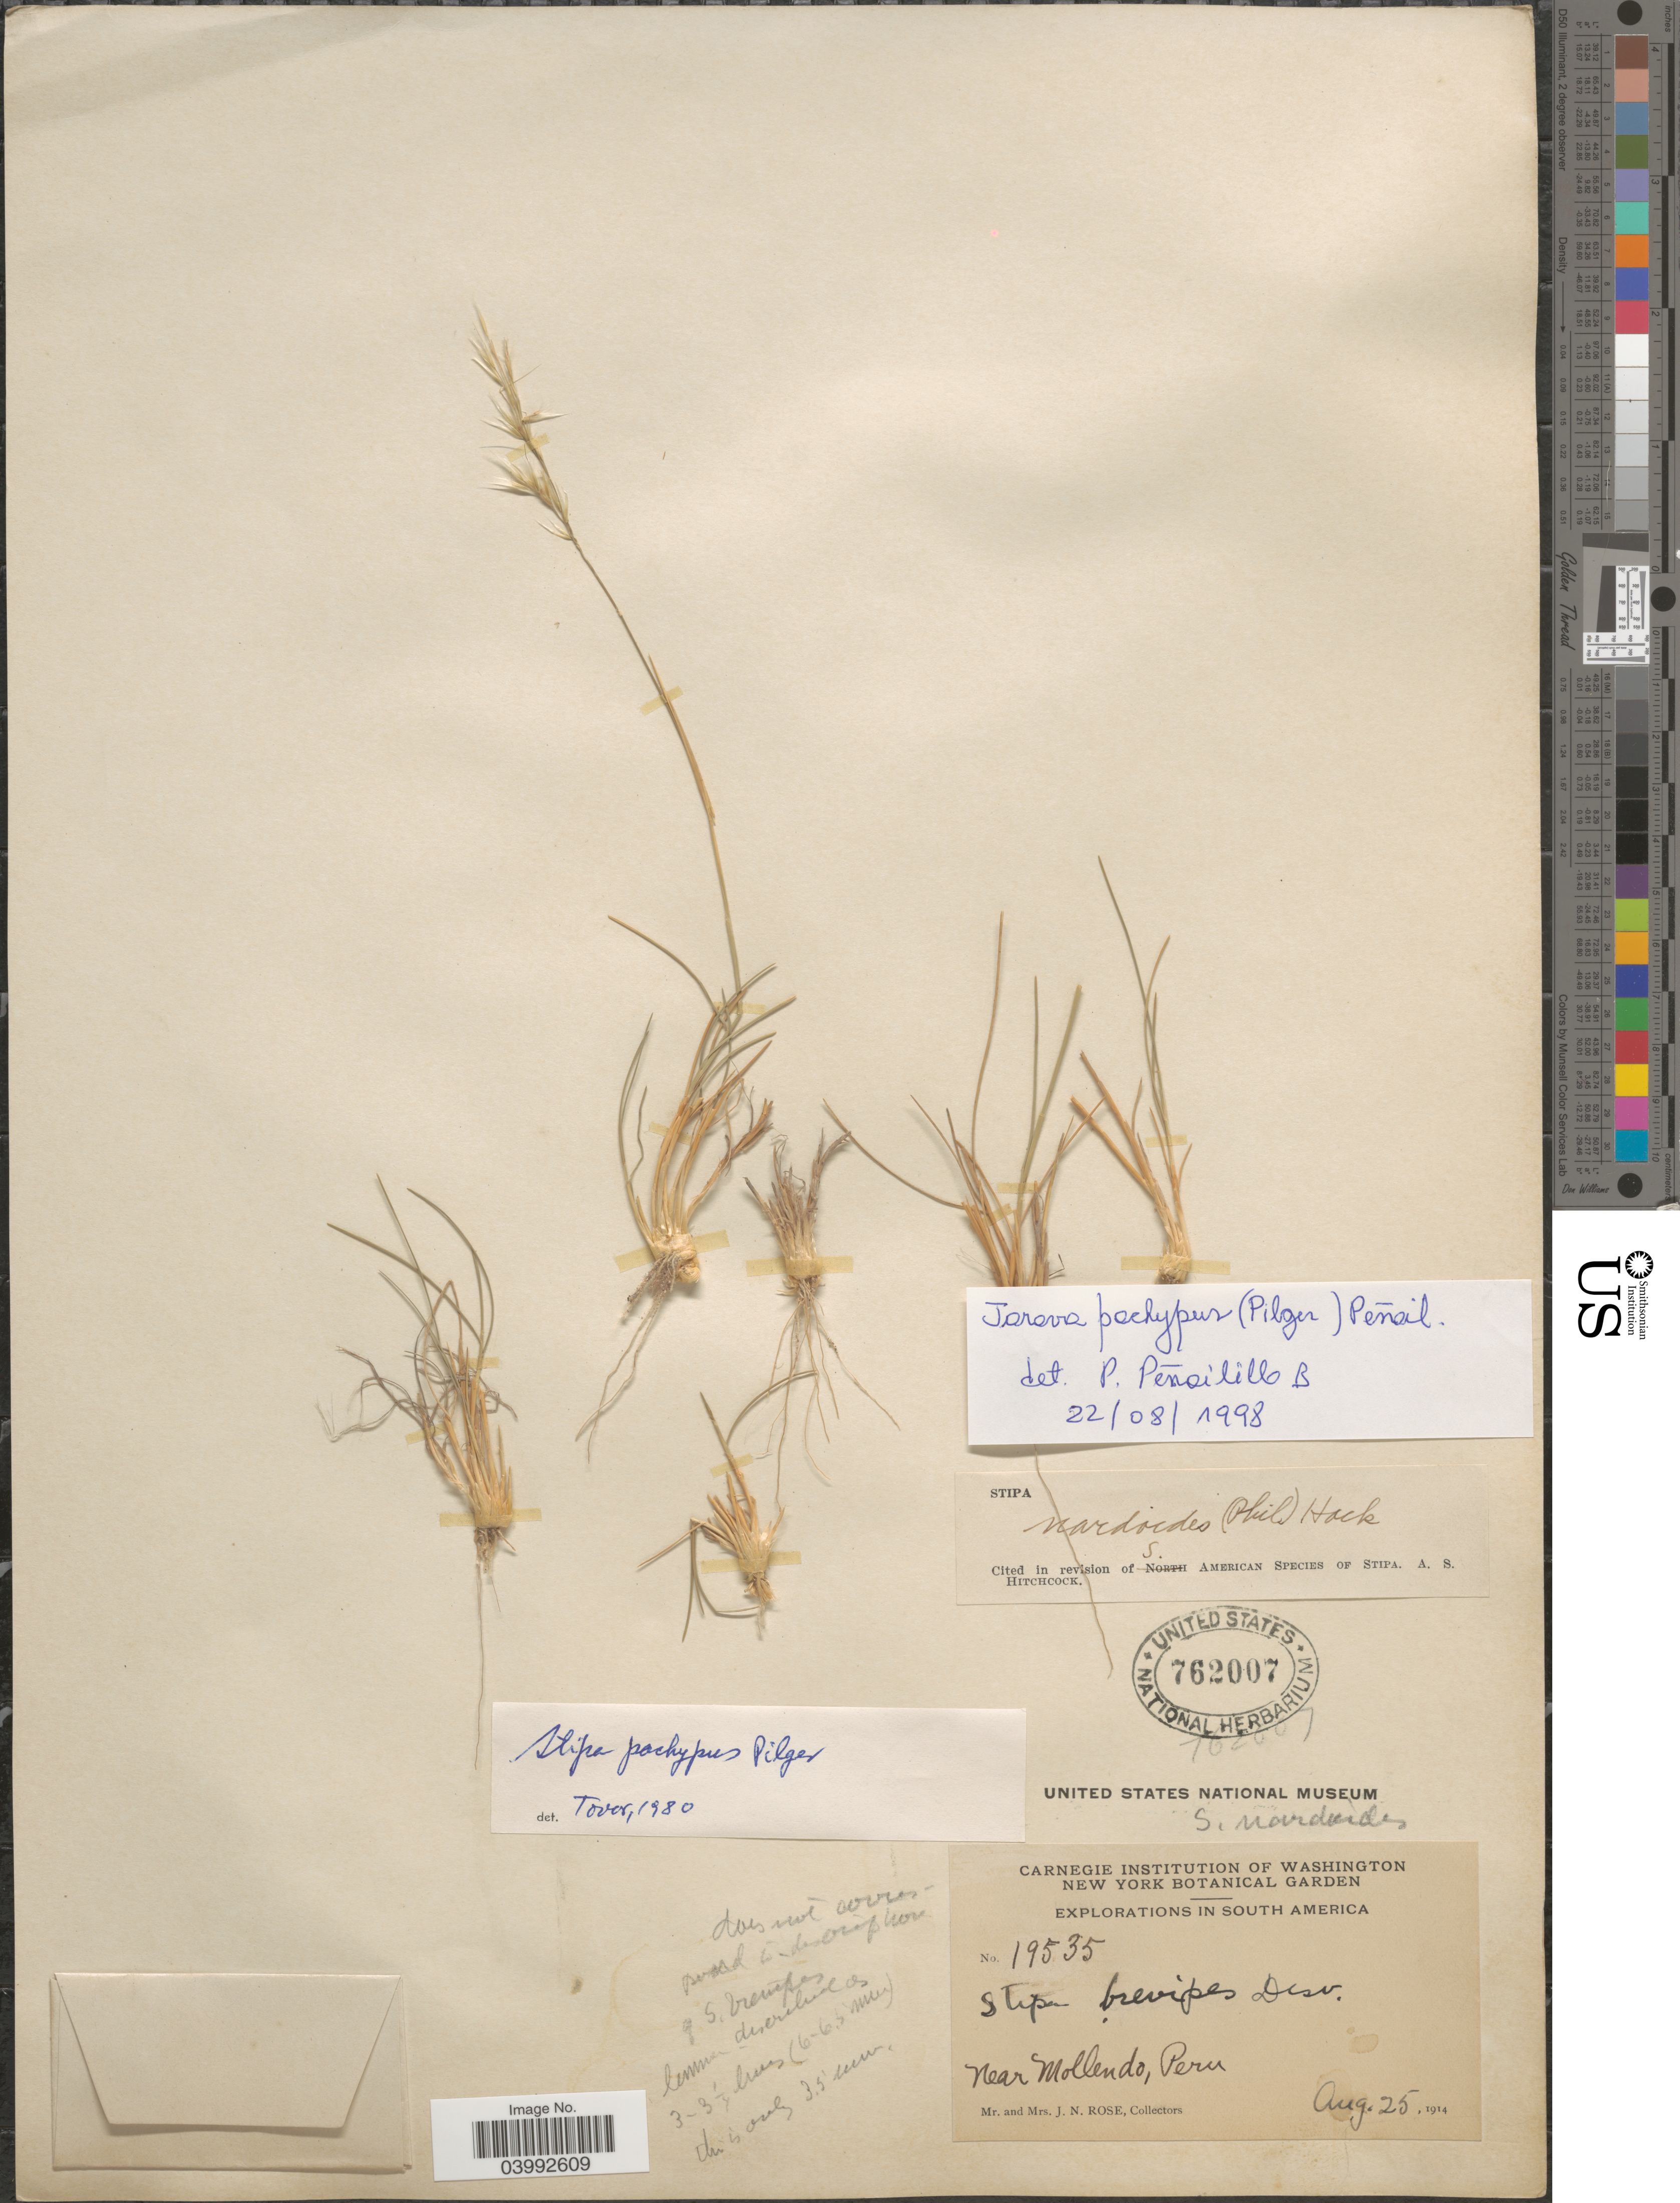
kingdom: Plantae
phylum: Tracheophyta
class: Liliopsida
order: Poales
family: Poaceae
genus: Jarava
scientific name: Jarava pachypus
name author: Pilg.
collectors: J. N. Rose & L. B. Rose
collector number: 19535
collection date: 1914-08-25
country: Peru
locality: Near Mollendo.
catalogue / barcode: US 762007